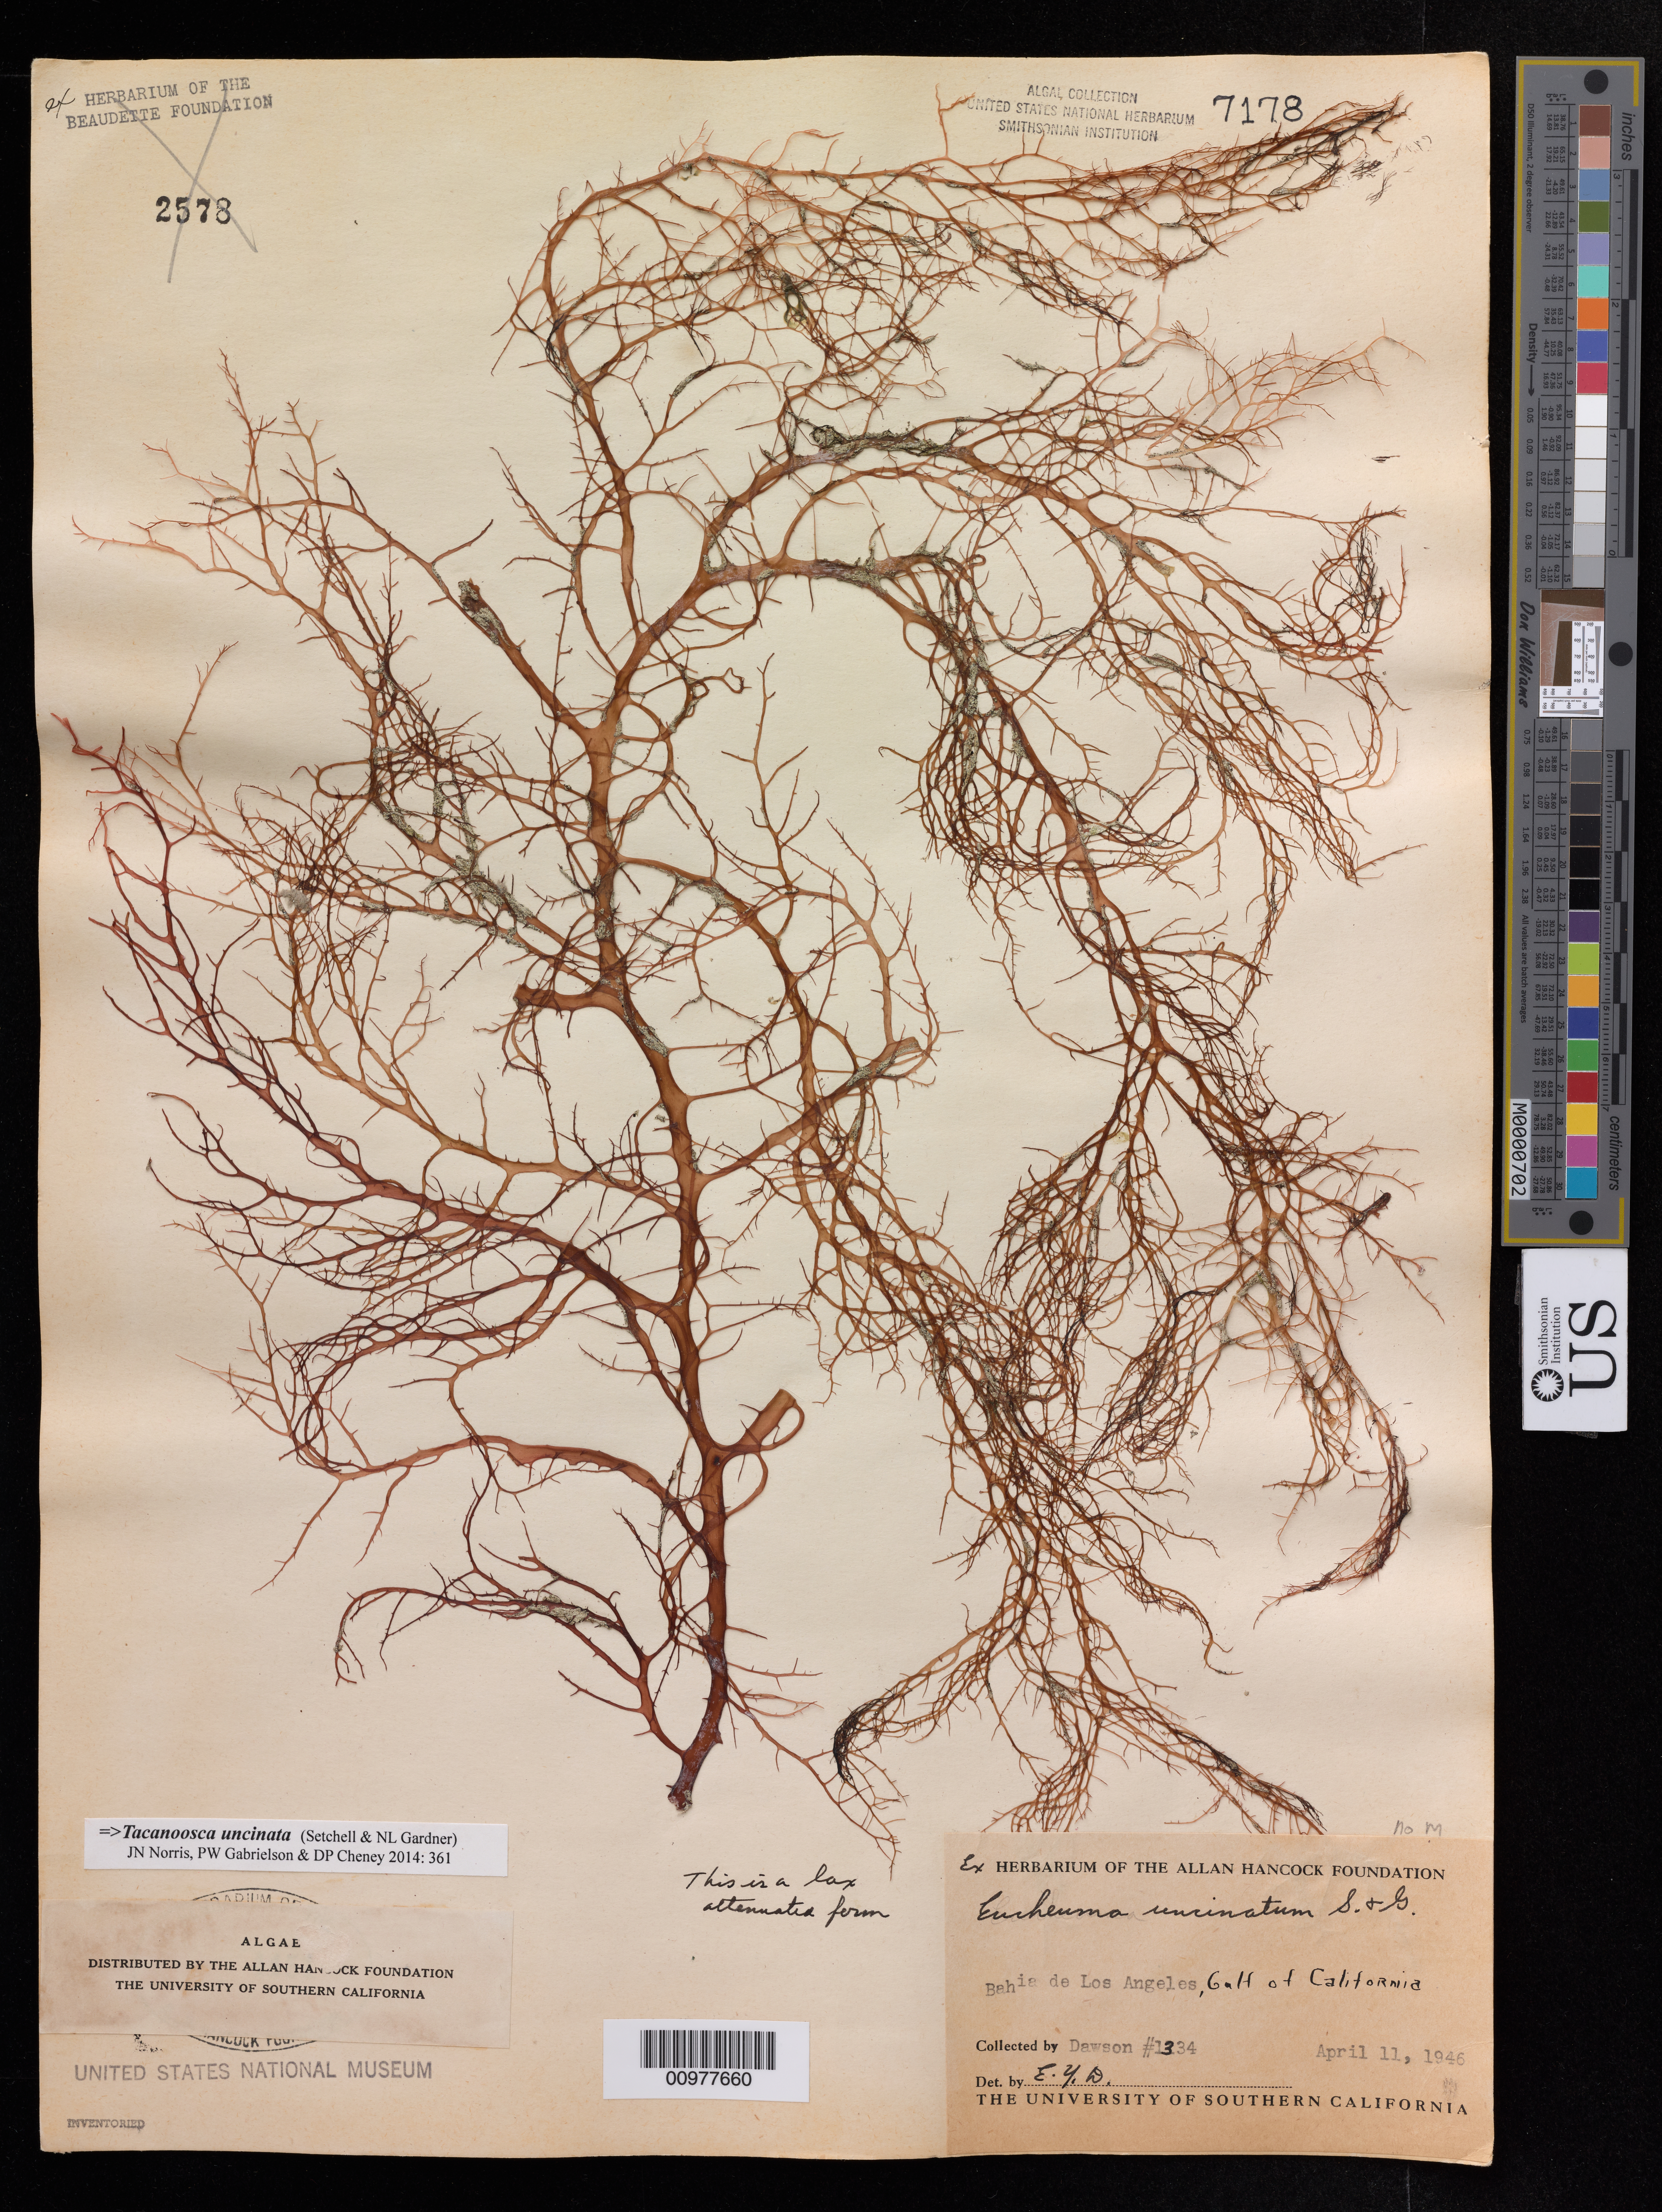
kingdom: Plantae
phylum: Rhodophyta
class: Florideophyceae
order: Gigartinales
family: Solieriaceae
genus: Tacanoosca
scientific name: Tacanoosca uncinata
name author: (Setchell & N.L. Gardner) J.N. Norris et al.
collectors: E. Y. Dawson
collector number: EYD 1334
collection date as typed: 11 Apr 1946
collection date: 1946-04-11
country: Mexico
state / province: Baja California Norte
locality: Bahia de Los Angeles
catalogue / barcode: US 7178